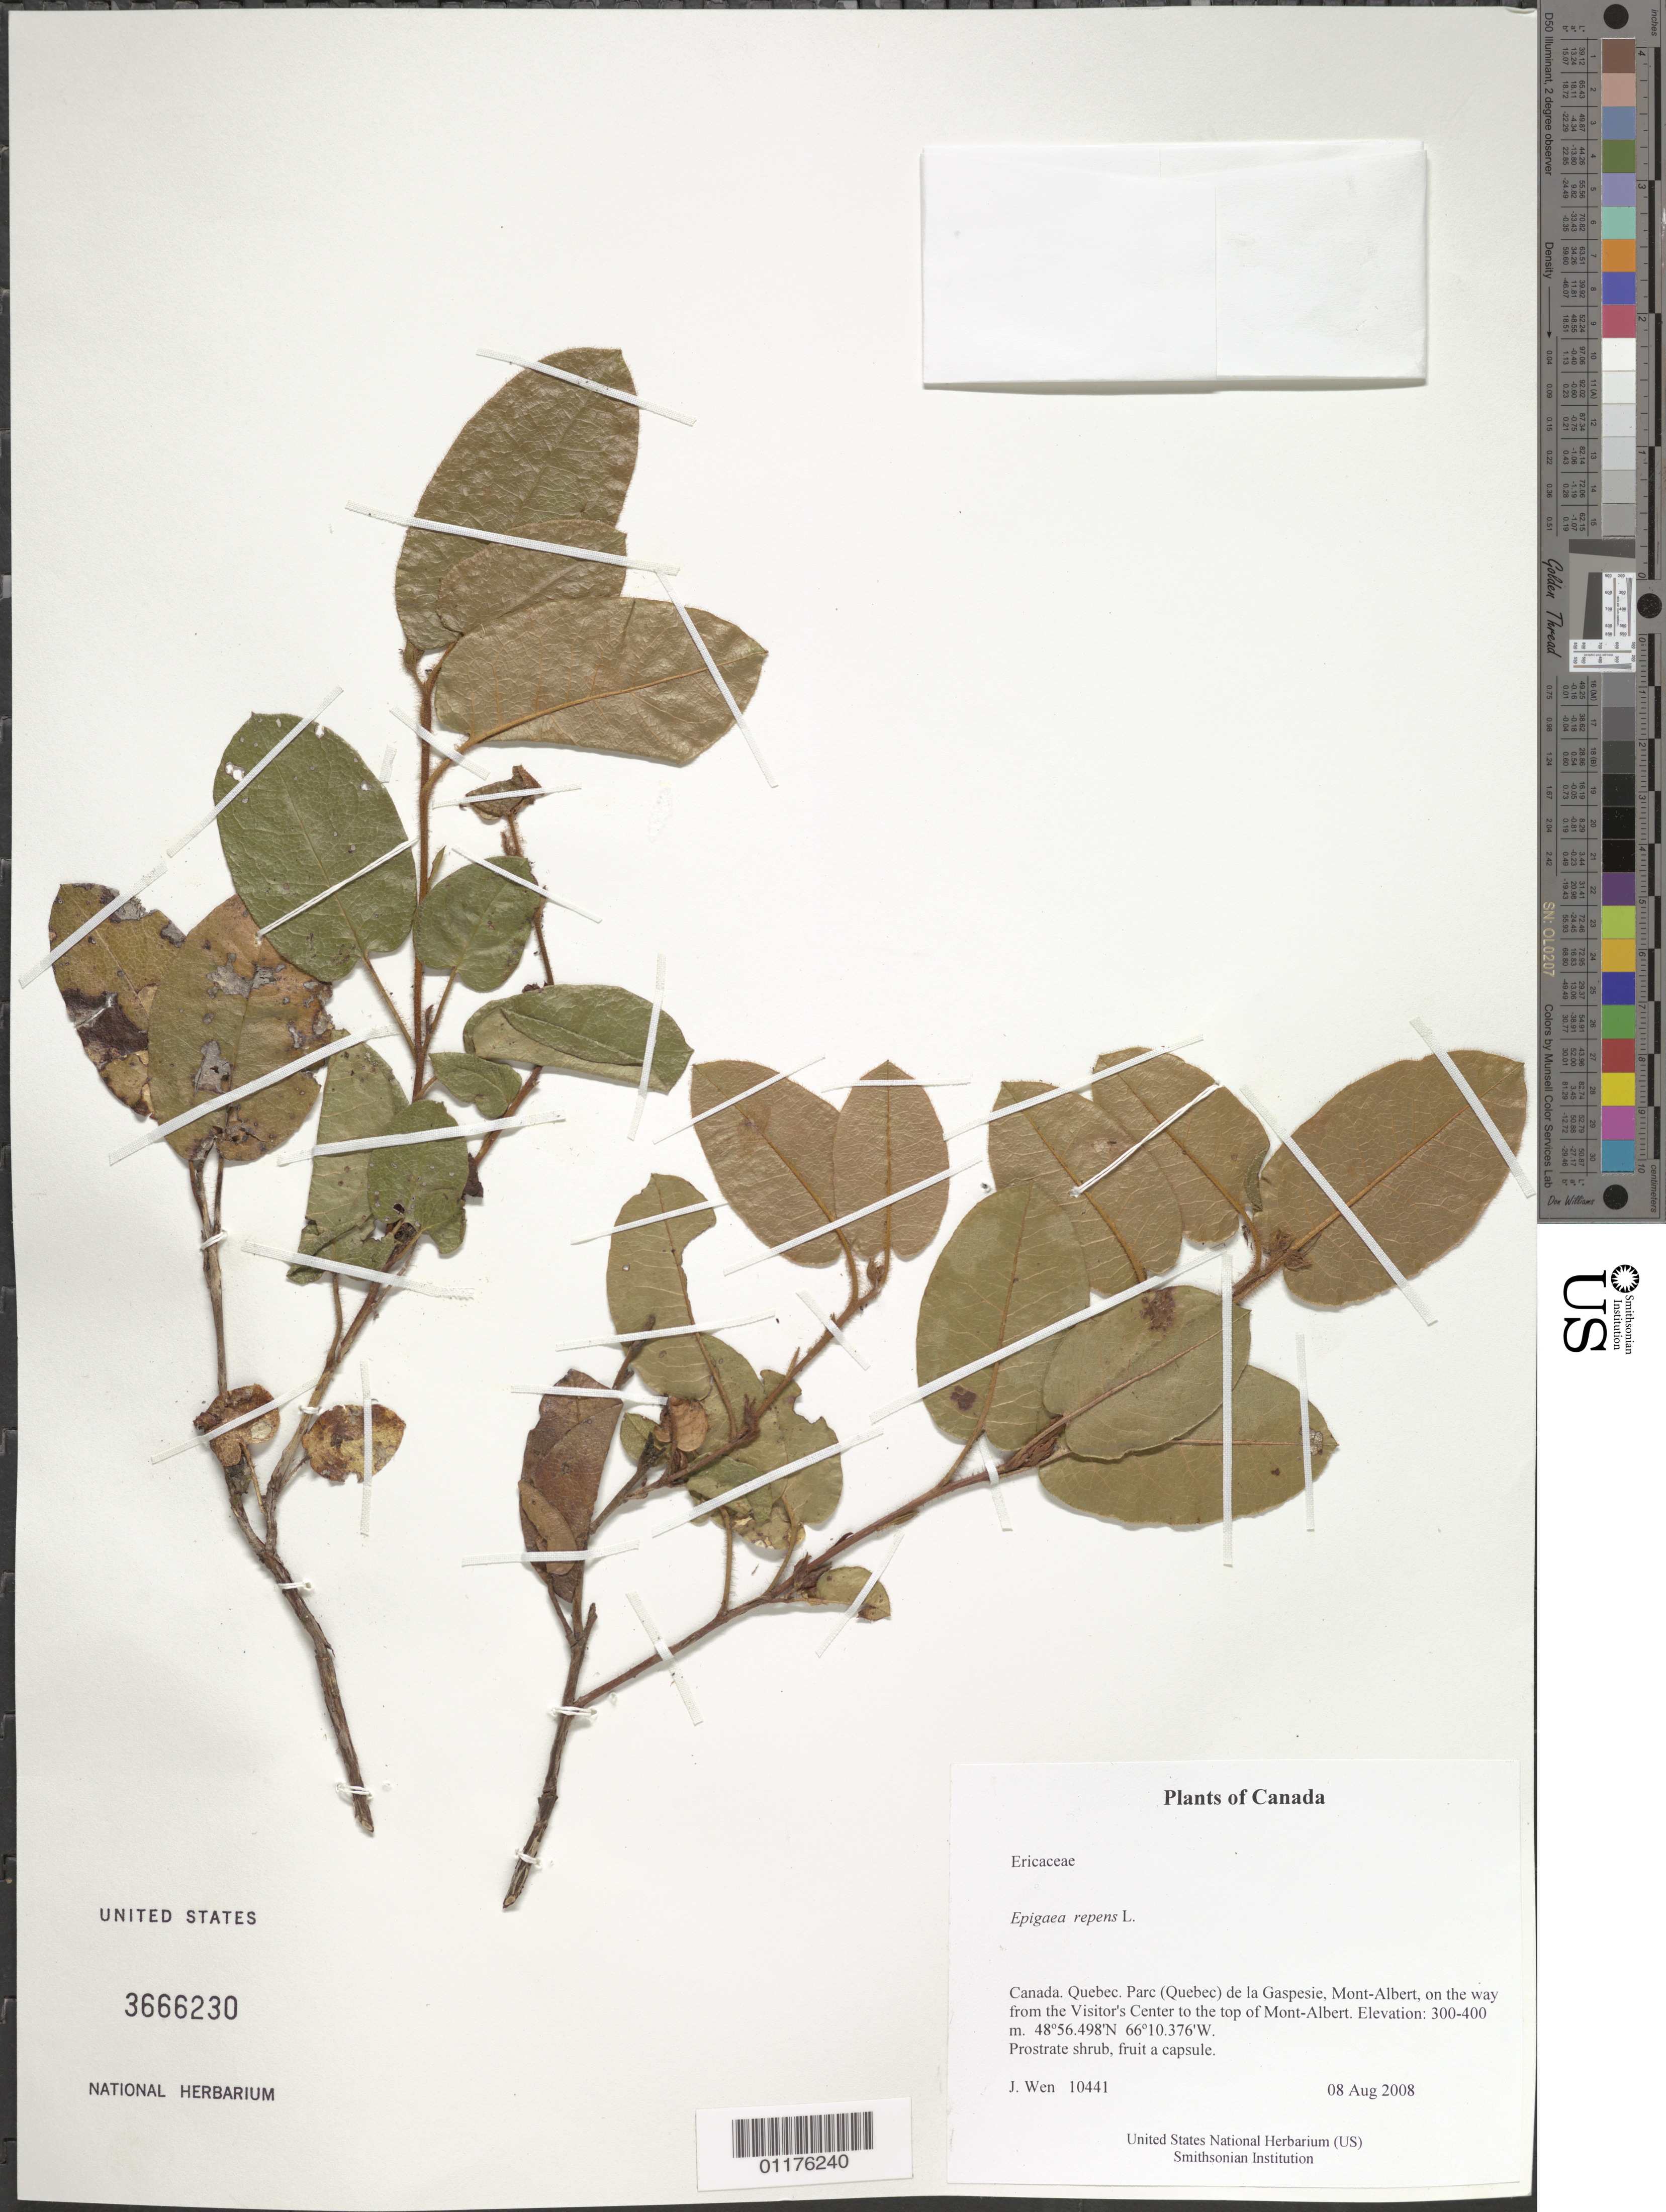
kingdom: Plantae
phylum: Tracheophyta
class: Magnoliopsida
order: Ericales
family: Ericaceae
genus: Epigaea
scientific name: Epigaea repens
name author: L.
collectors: J. Wen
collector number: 10441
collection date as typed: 08 Aug 2008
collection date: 2008-08-08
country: Canada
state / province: Quebec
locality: Parc (Quebec) de la Gaspesie, Mont-Albert, on the way from the Visitor's Center to the top of Mont-Albert.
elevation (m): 300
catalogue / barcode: US 3666230